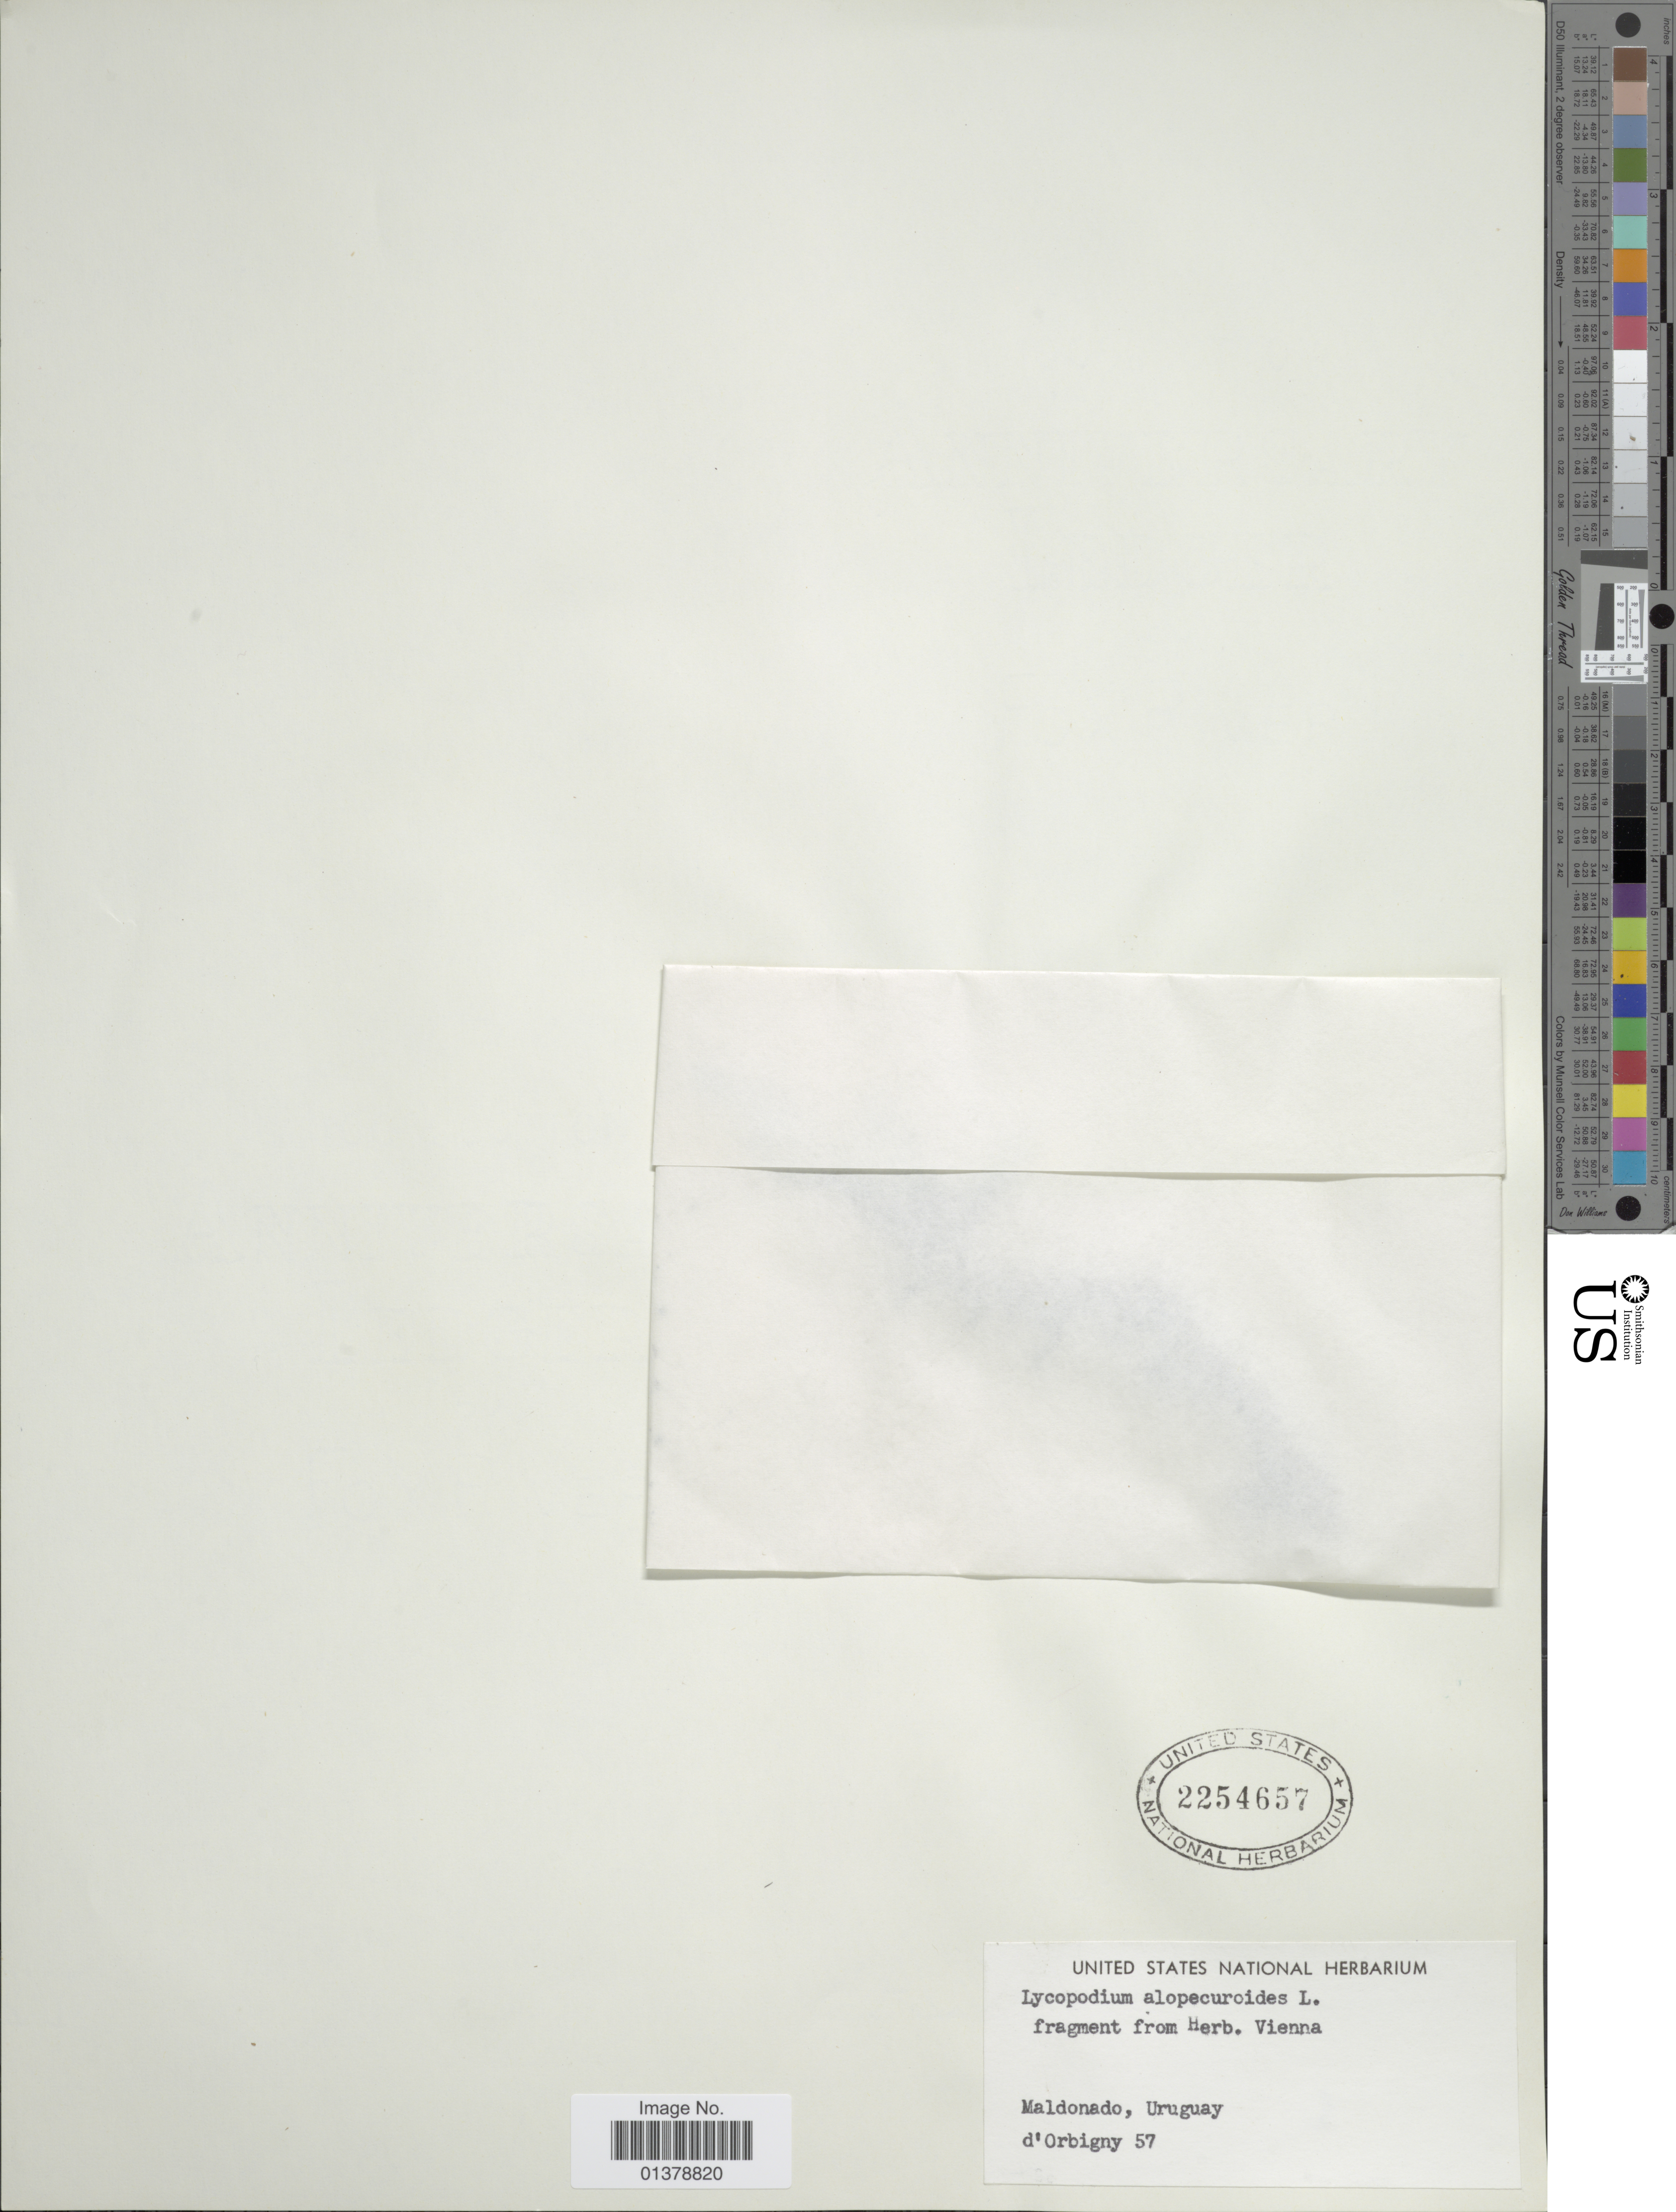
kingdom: Plantae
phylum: Tracheophyta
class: Lycopodiopsida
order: Lycopodiales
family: Lycopodiaceae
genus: Lycopodiella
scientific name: Lycopodiella alopecuroides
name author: (L.) Cranfill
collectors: D'Orbigny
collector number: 57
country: Uruguay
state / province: Maldonado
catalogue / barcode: US 2254657